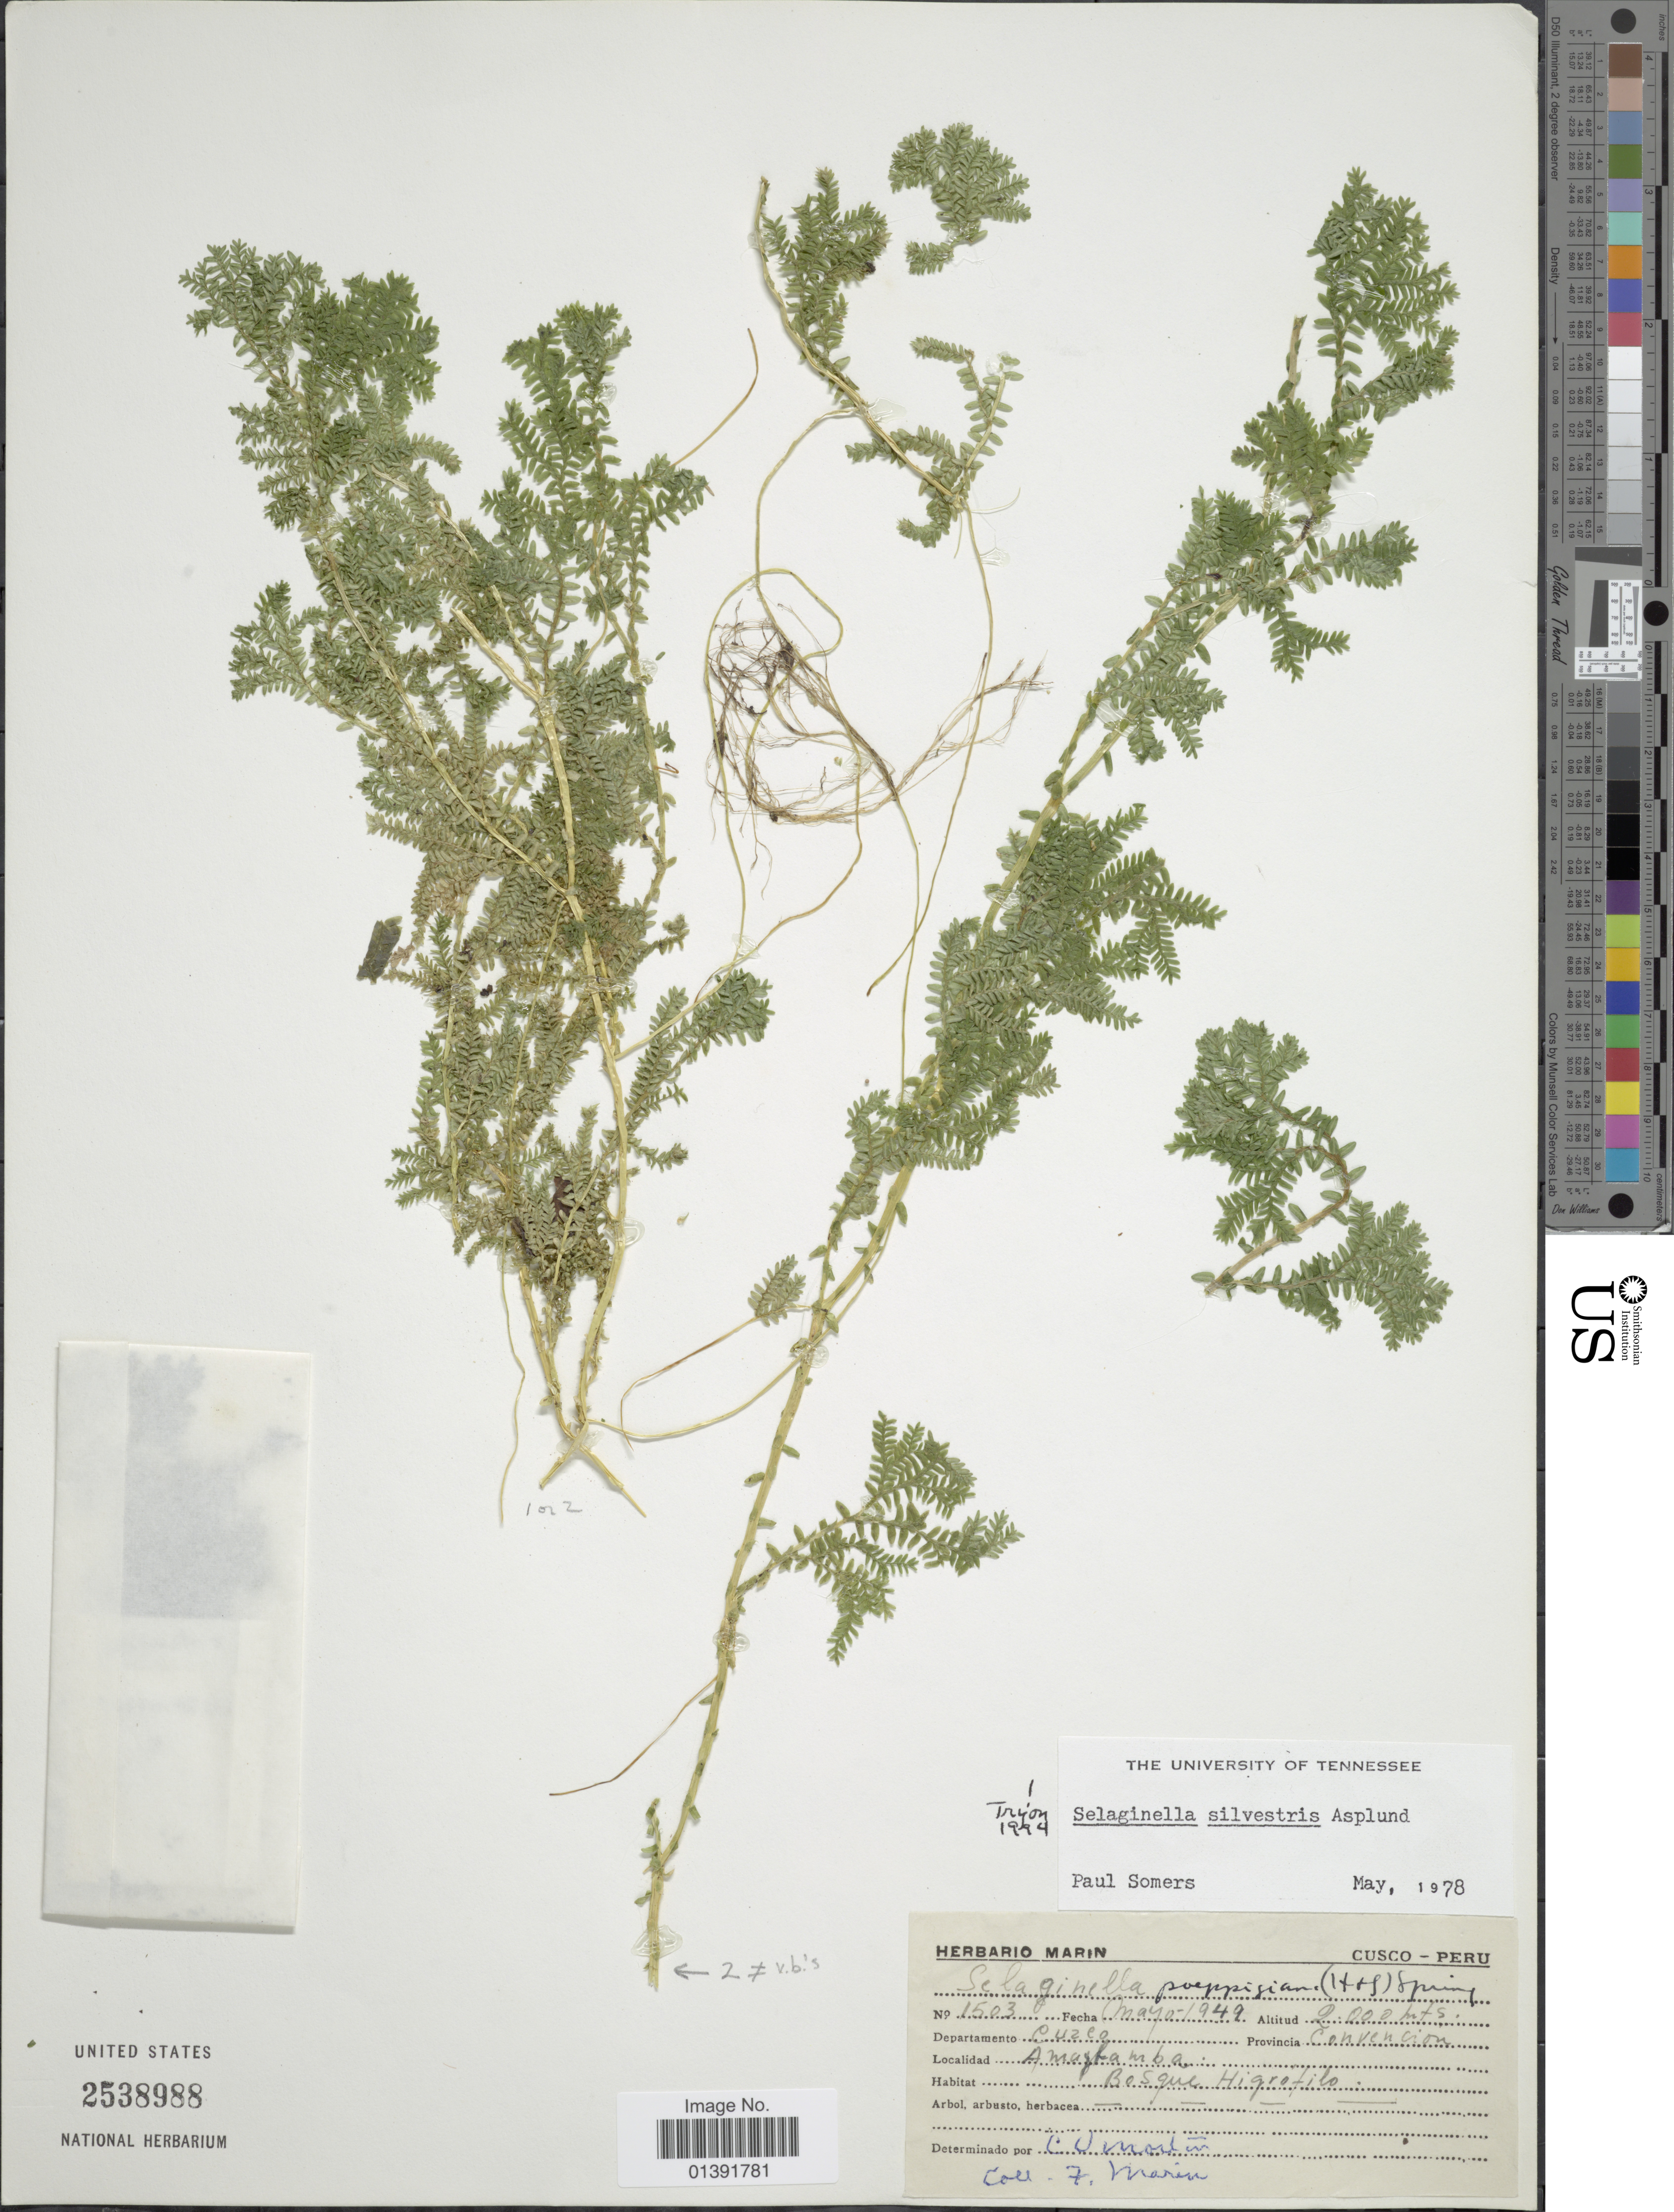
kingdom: Plantae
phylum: Tracheophyta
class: Lycopodiopsida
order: Selaginellales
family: Selaginellaceae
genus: Selaginella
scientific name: Selaginella silvestris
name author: Aspl.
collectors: ex herb. Marin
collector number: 1503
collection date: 1949-05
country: Peru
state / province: Cusco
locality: Amaybamba, Provincia Convención, Departamento Cuzco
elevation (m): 2000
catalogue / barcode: US 2538988